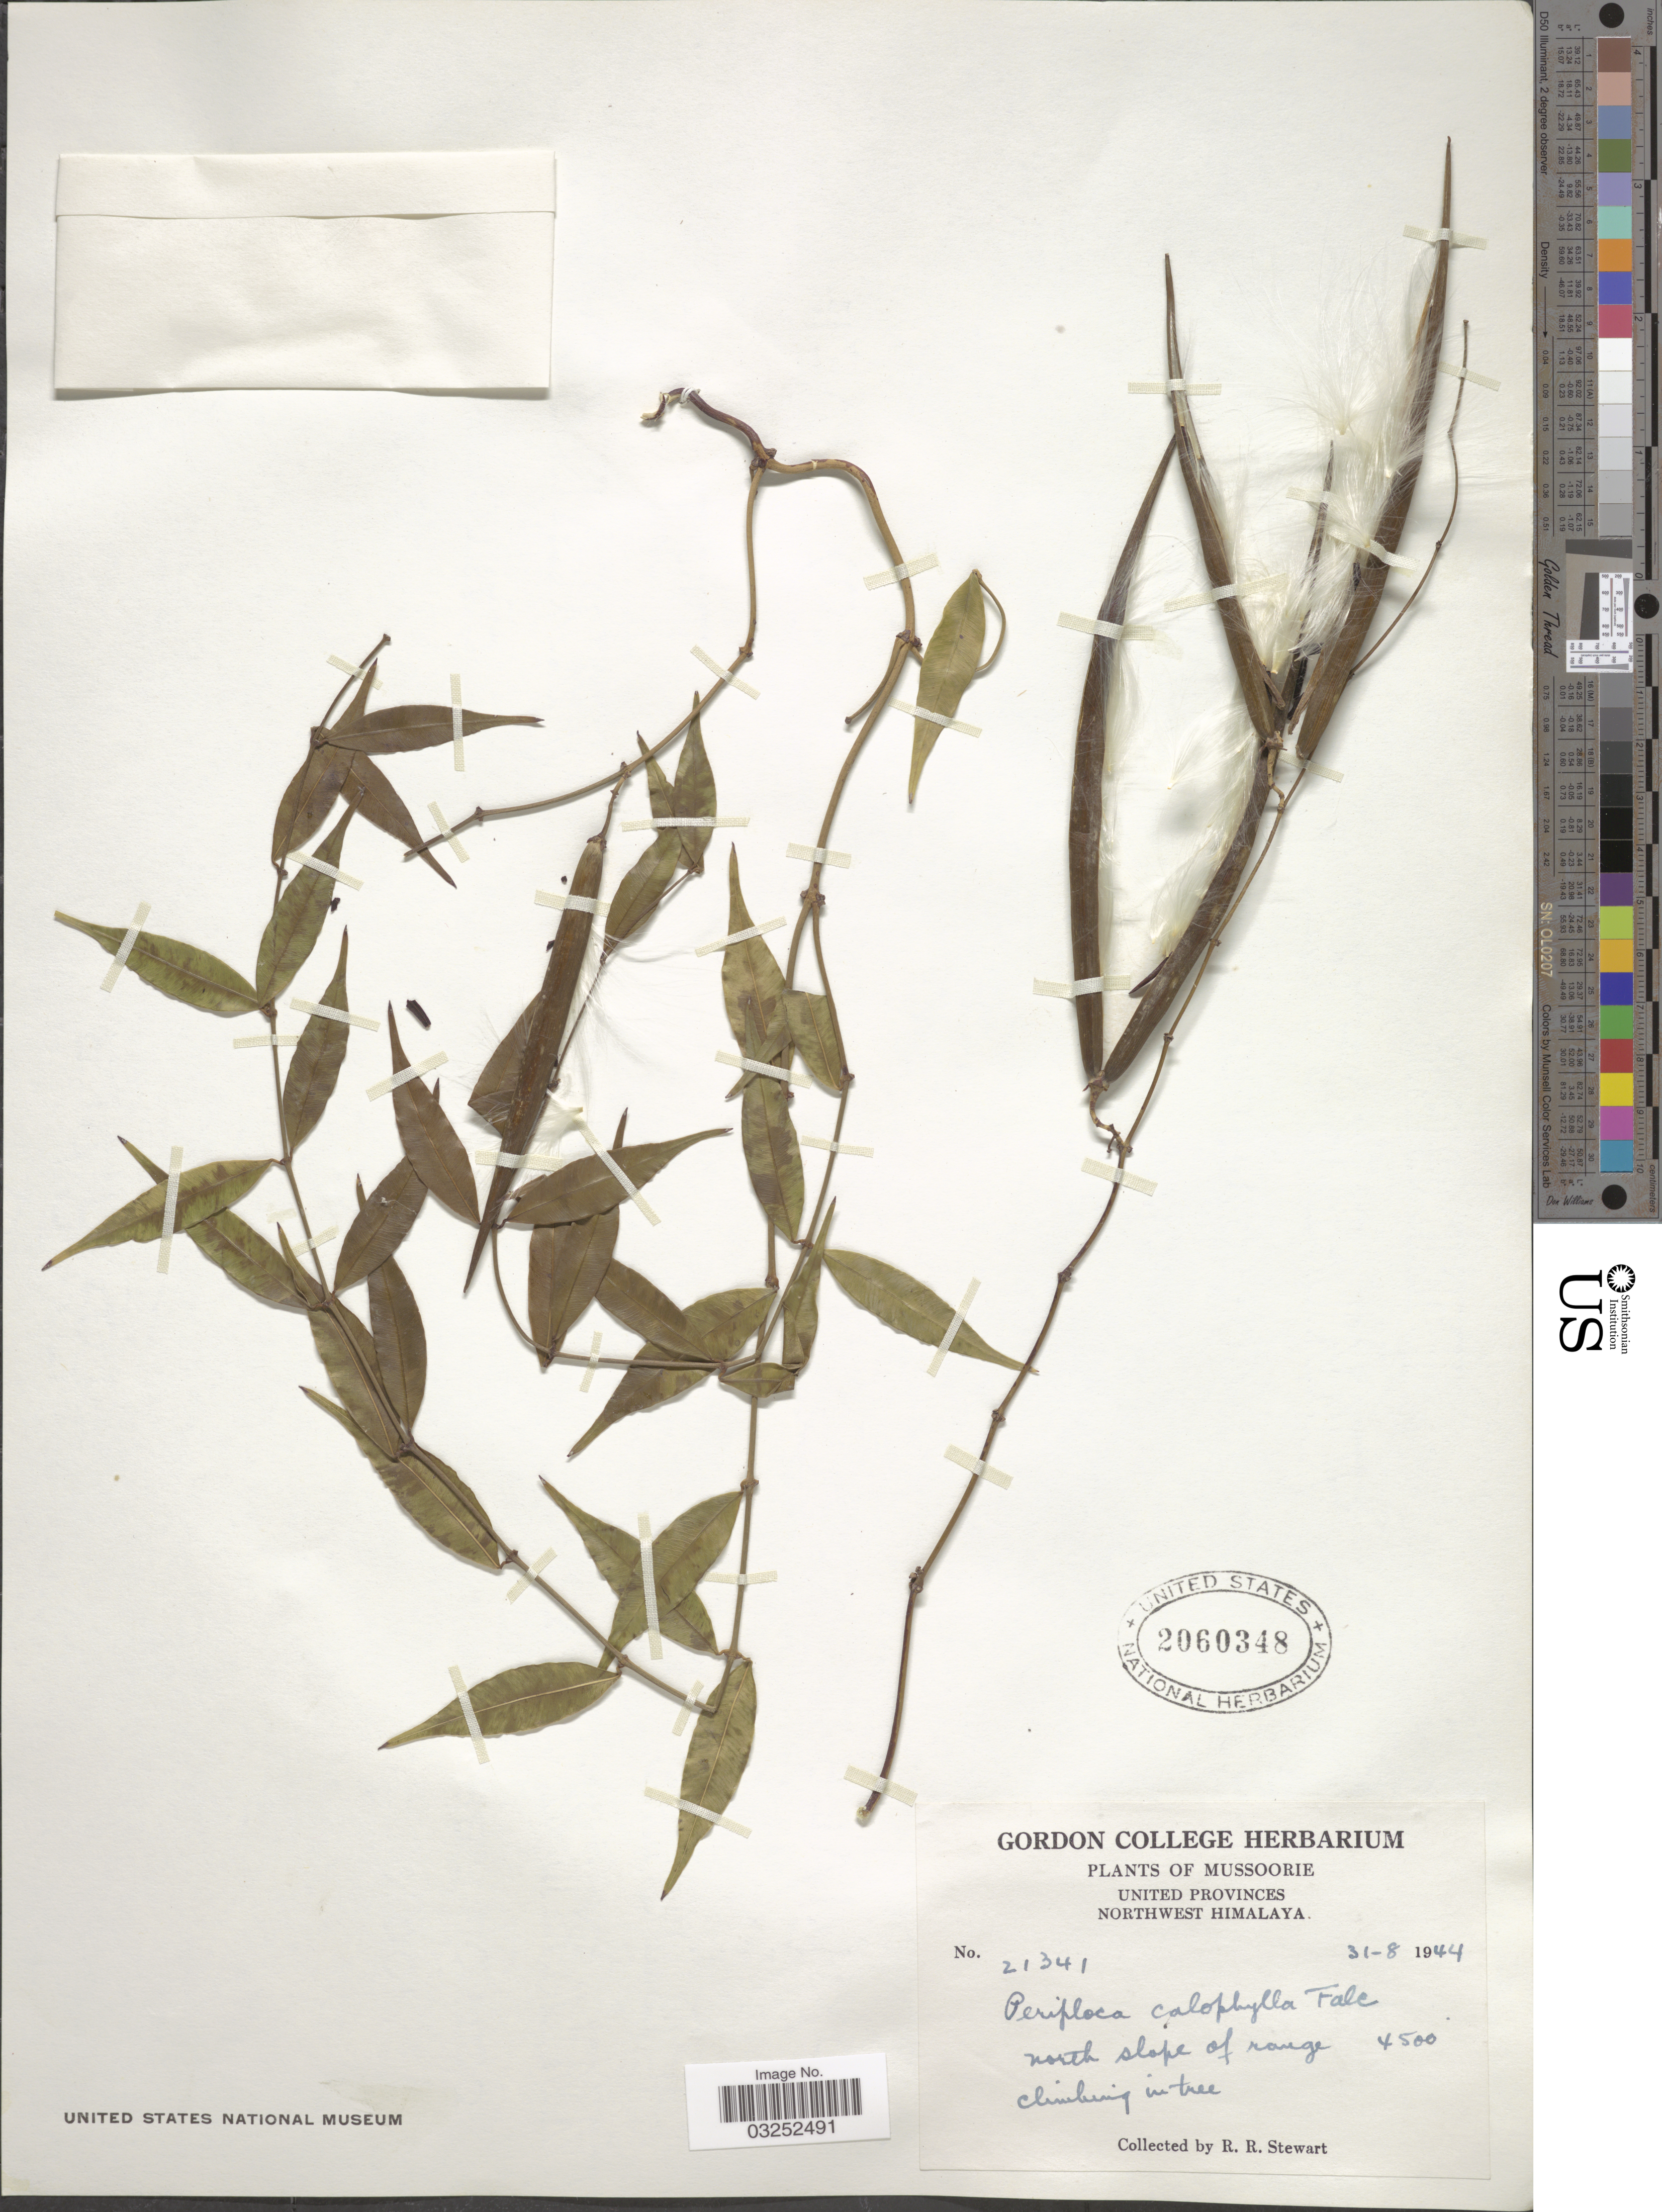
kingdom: Plantae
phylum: Tracheophyta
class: Magnoliopsida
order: Gentianales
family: Apocynaceae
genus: Periploca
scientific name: Periploca calophylla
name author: Rich. & Quart.-Dill.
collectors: R. Stewart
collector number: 21341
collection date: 1944-08-31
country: India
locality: Mussoorie. United Provinces, Northwest Himalaya. North slope of range.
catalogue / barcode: US 2060348